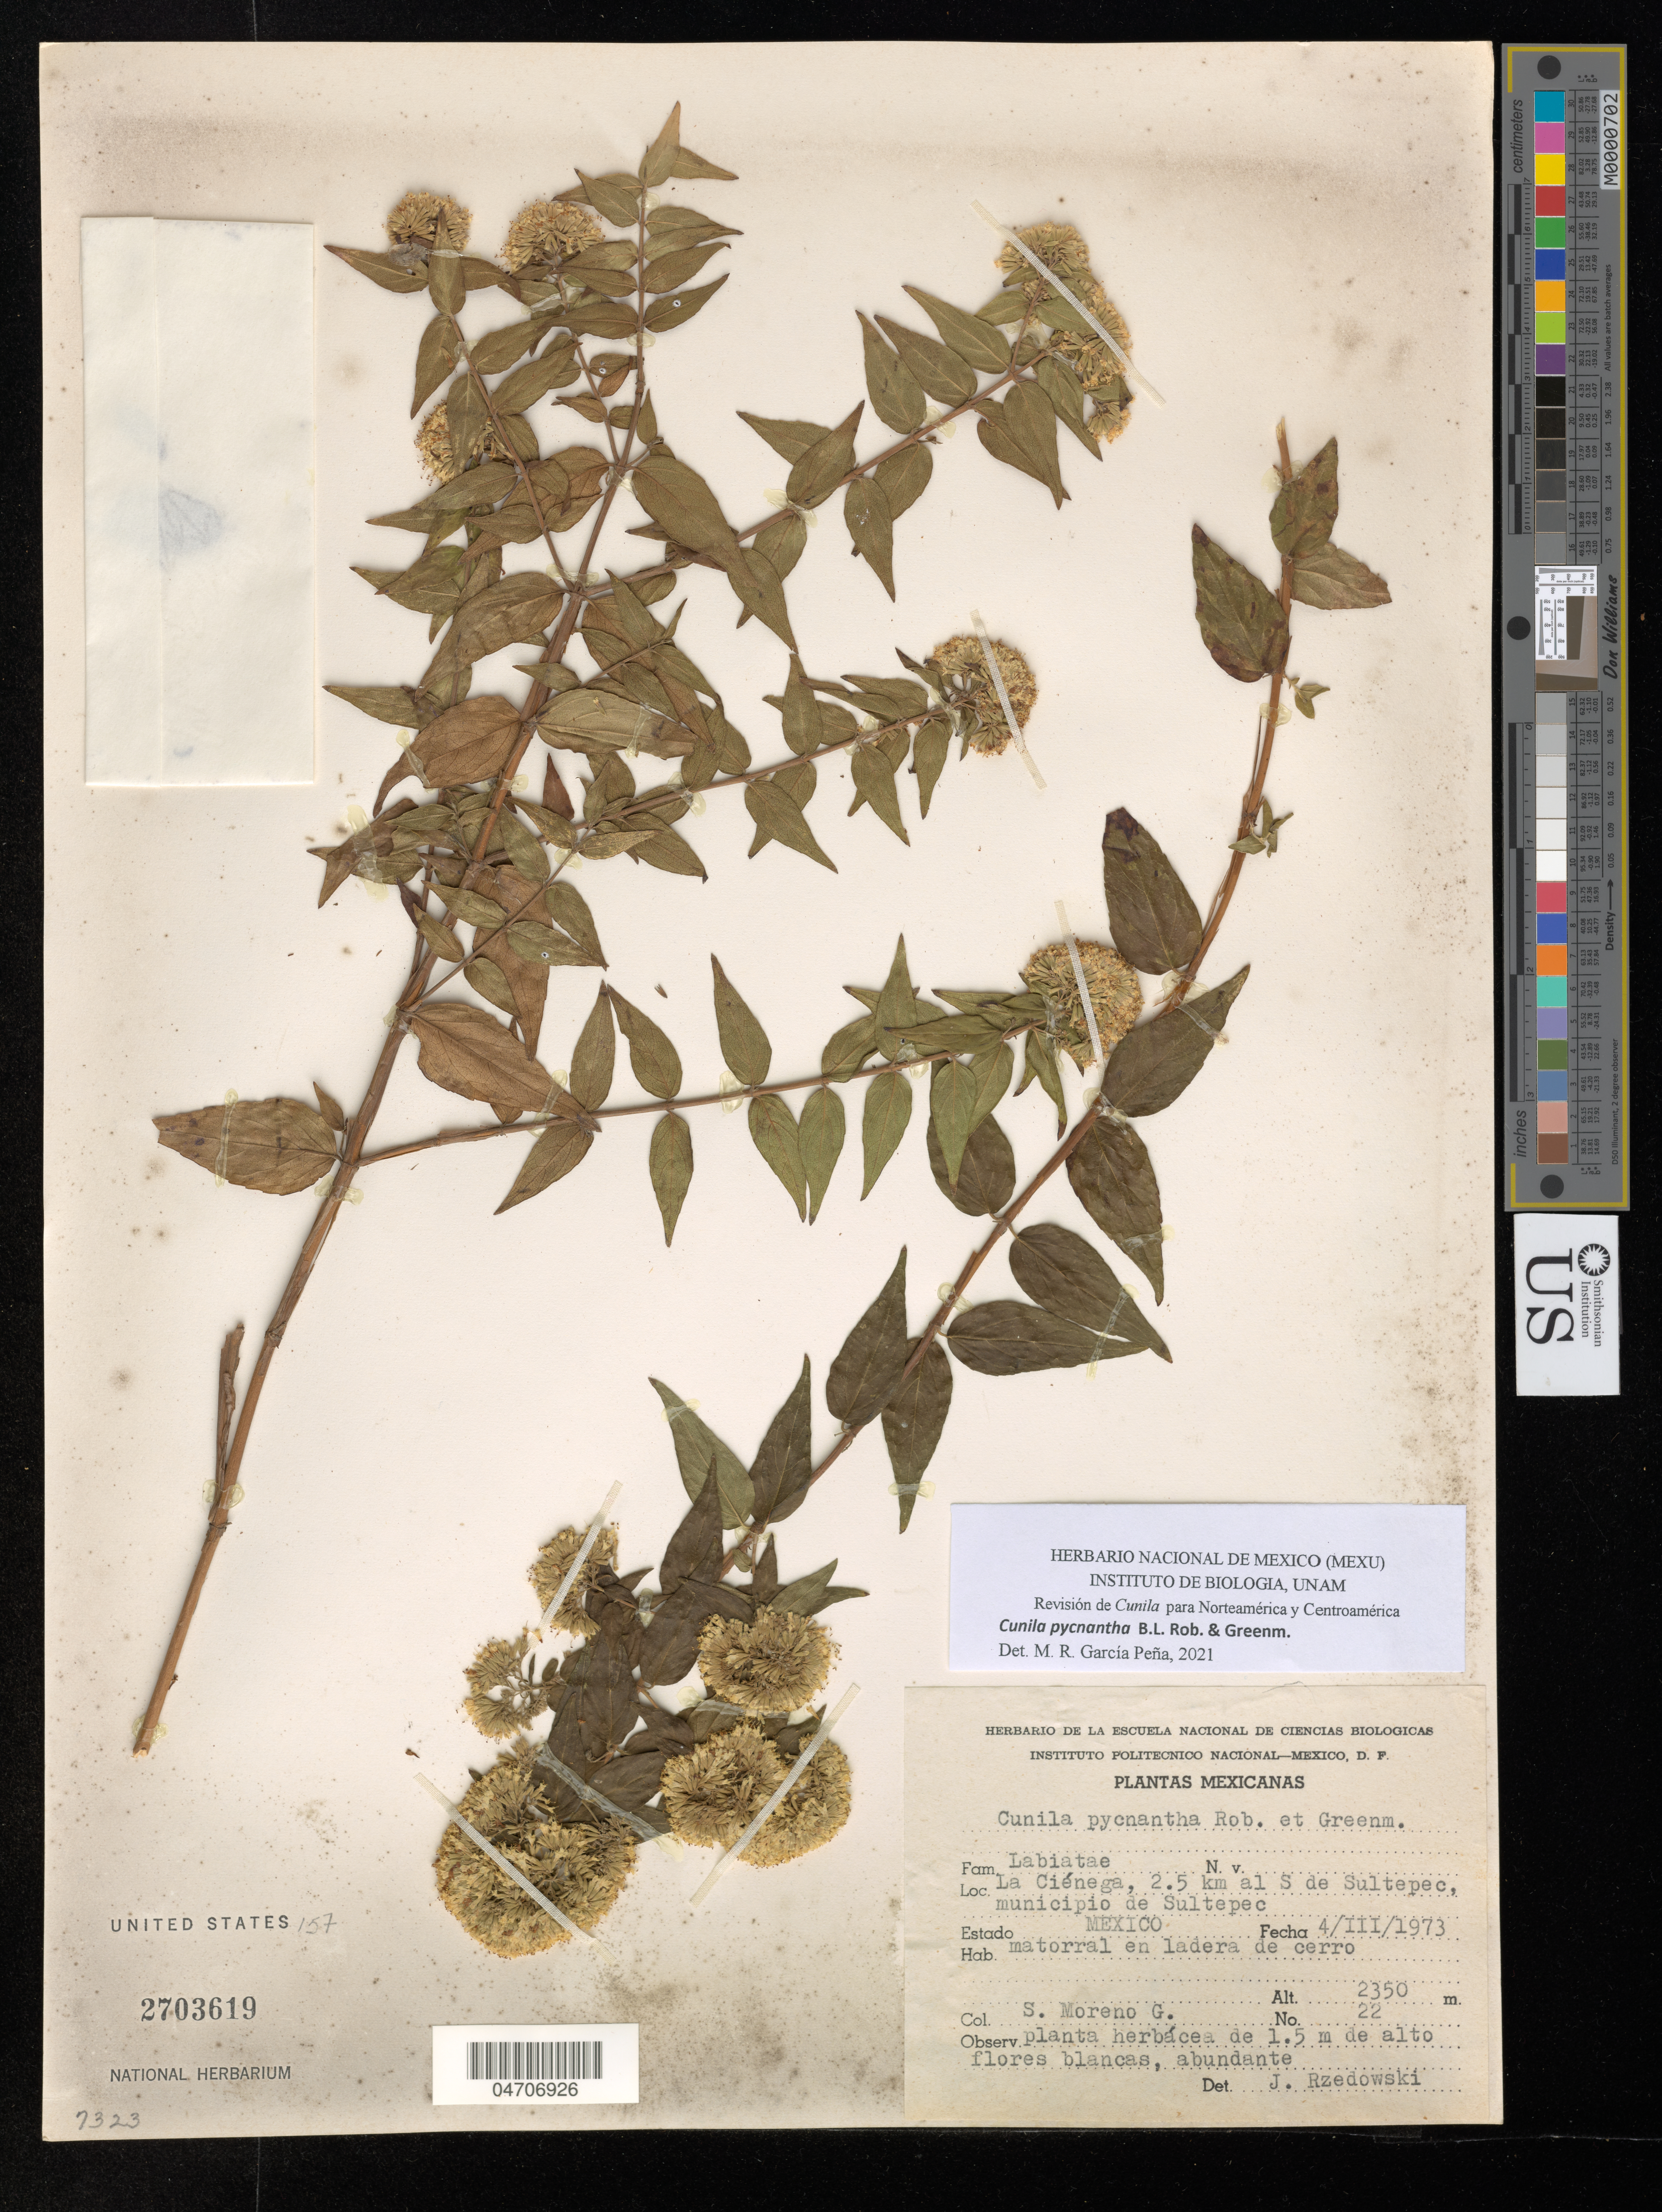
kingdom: Plantae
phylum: Tracheophyta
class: Magnoliopsida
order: Lamiales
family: Lamiaceae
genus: Cunila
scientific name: Cunila pycnantha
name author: B.L. Rob. & Greenm.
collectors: Moreno G., S.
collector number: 22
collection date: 1973-03-04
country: Mexico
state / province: México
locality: La Ciénega, 2.5 km al S de Sultepec, municipio de Sultepec.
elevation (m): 2350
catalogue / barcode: US 2703619